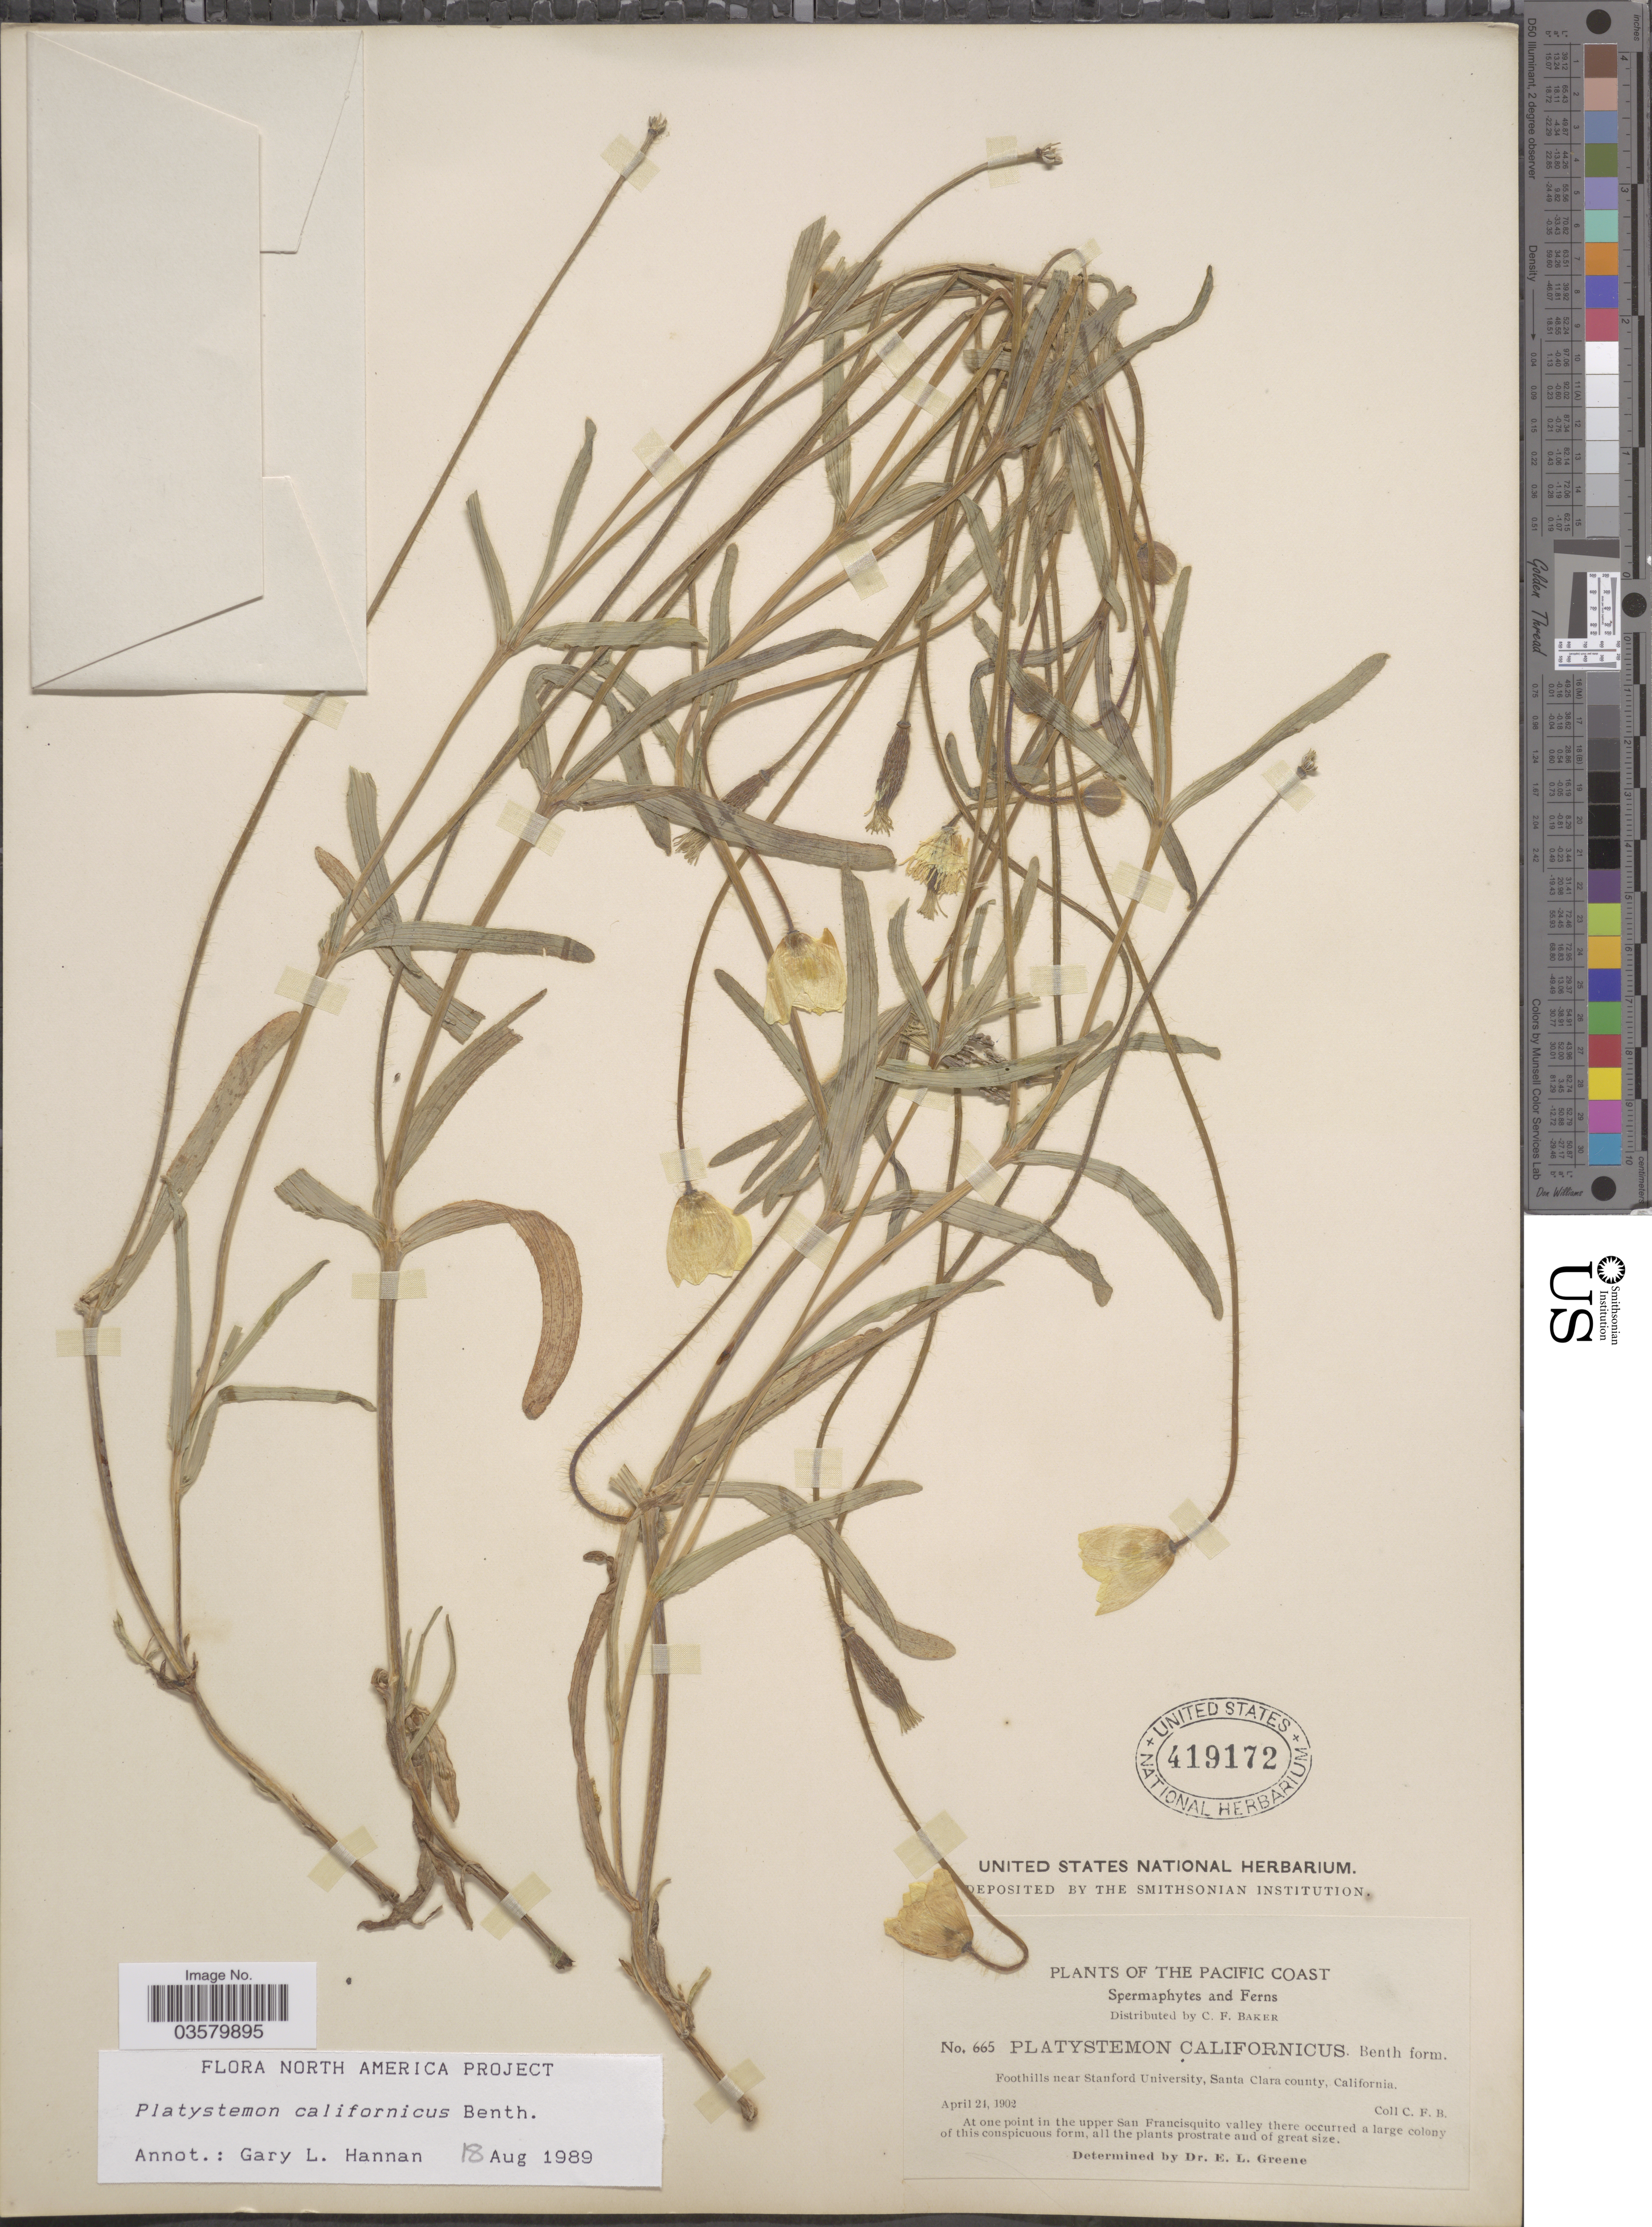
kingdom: Plantae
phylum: Tracheophyta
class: Magnoliopsida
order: Ranunculales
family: Papaveraceae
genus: Platystemon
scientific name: Platystemon californicus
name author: Benth.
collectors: C. F. Baker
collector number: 665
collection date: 1902-04-24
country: United States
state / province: California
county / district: Santa Clara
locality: The Pacific Coast. Foothills near Stanford University, Santa Clara County.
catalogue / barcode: US 4197172